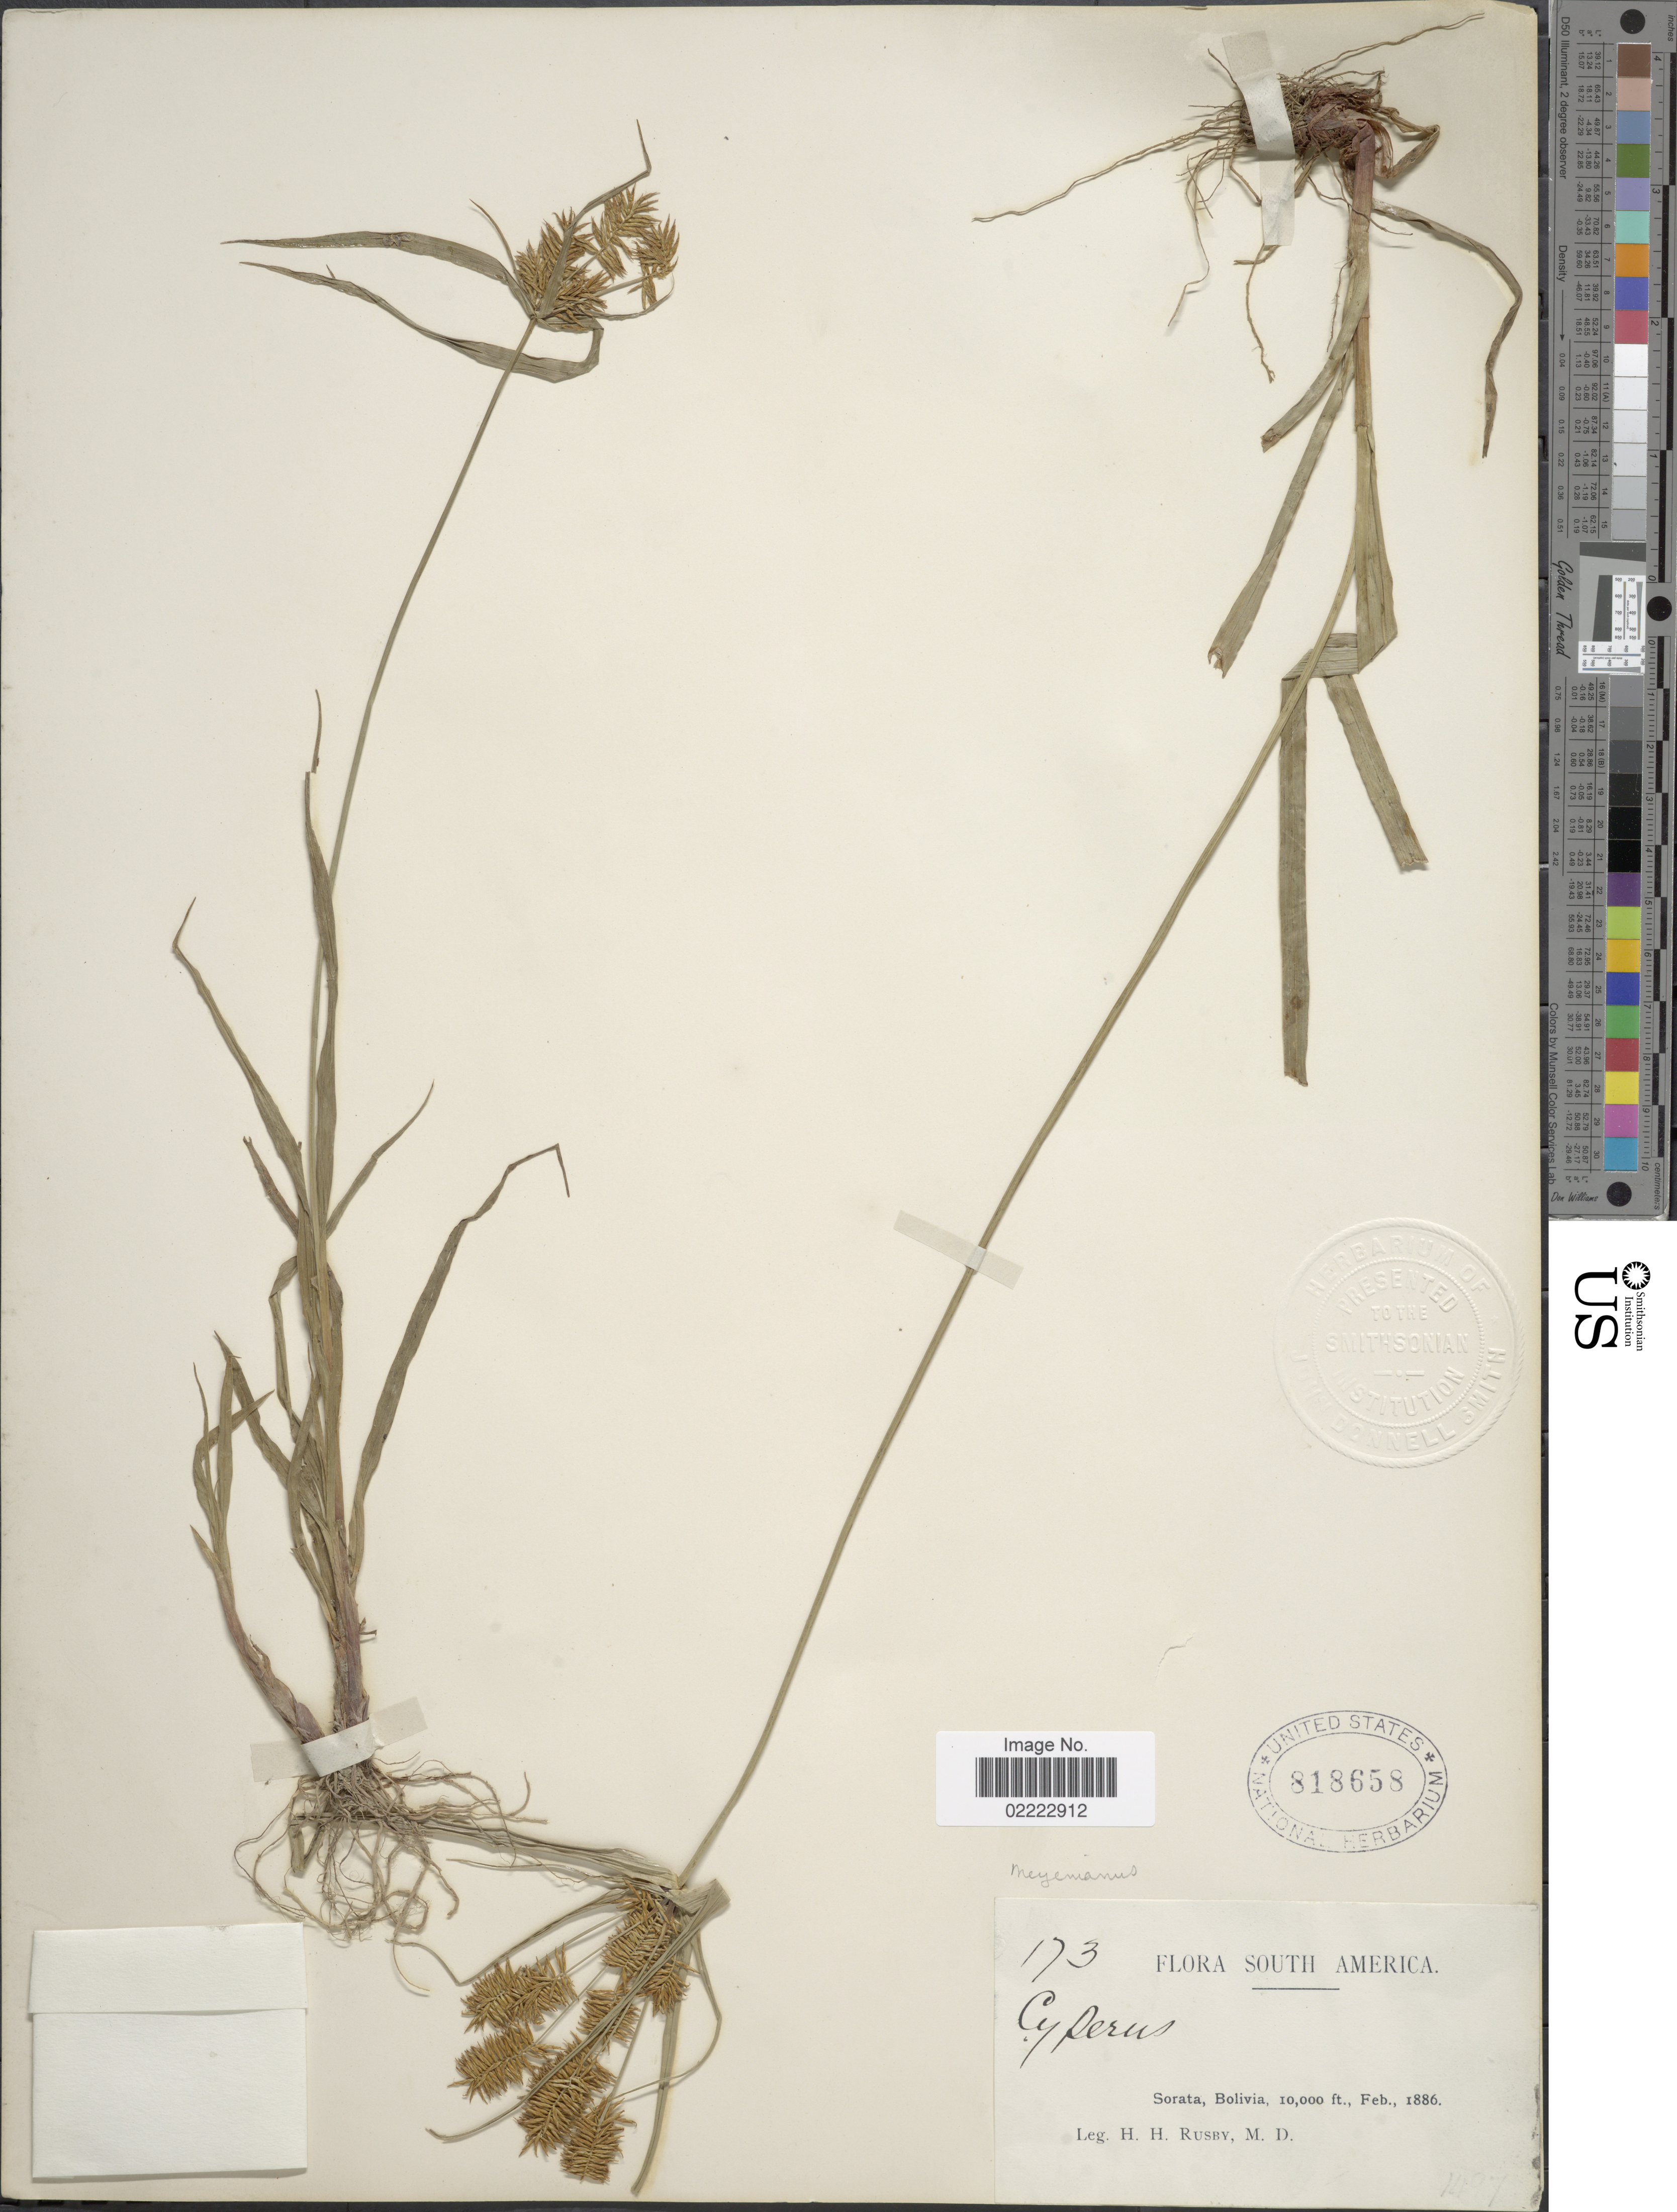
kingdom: Plantae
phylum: Tracheophyta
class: Liliopsida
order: Poales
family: Cyperaceae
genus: Cyperus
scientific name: Cyperus meyenianus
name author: Kunth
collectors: H. H. Rusby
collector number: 173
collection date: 1886-02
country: Bolivia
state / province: La Páz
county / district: Larecaja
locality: Sorata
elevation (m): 3048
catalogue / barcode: US 818658